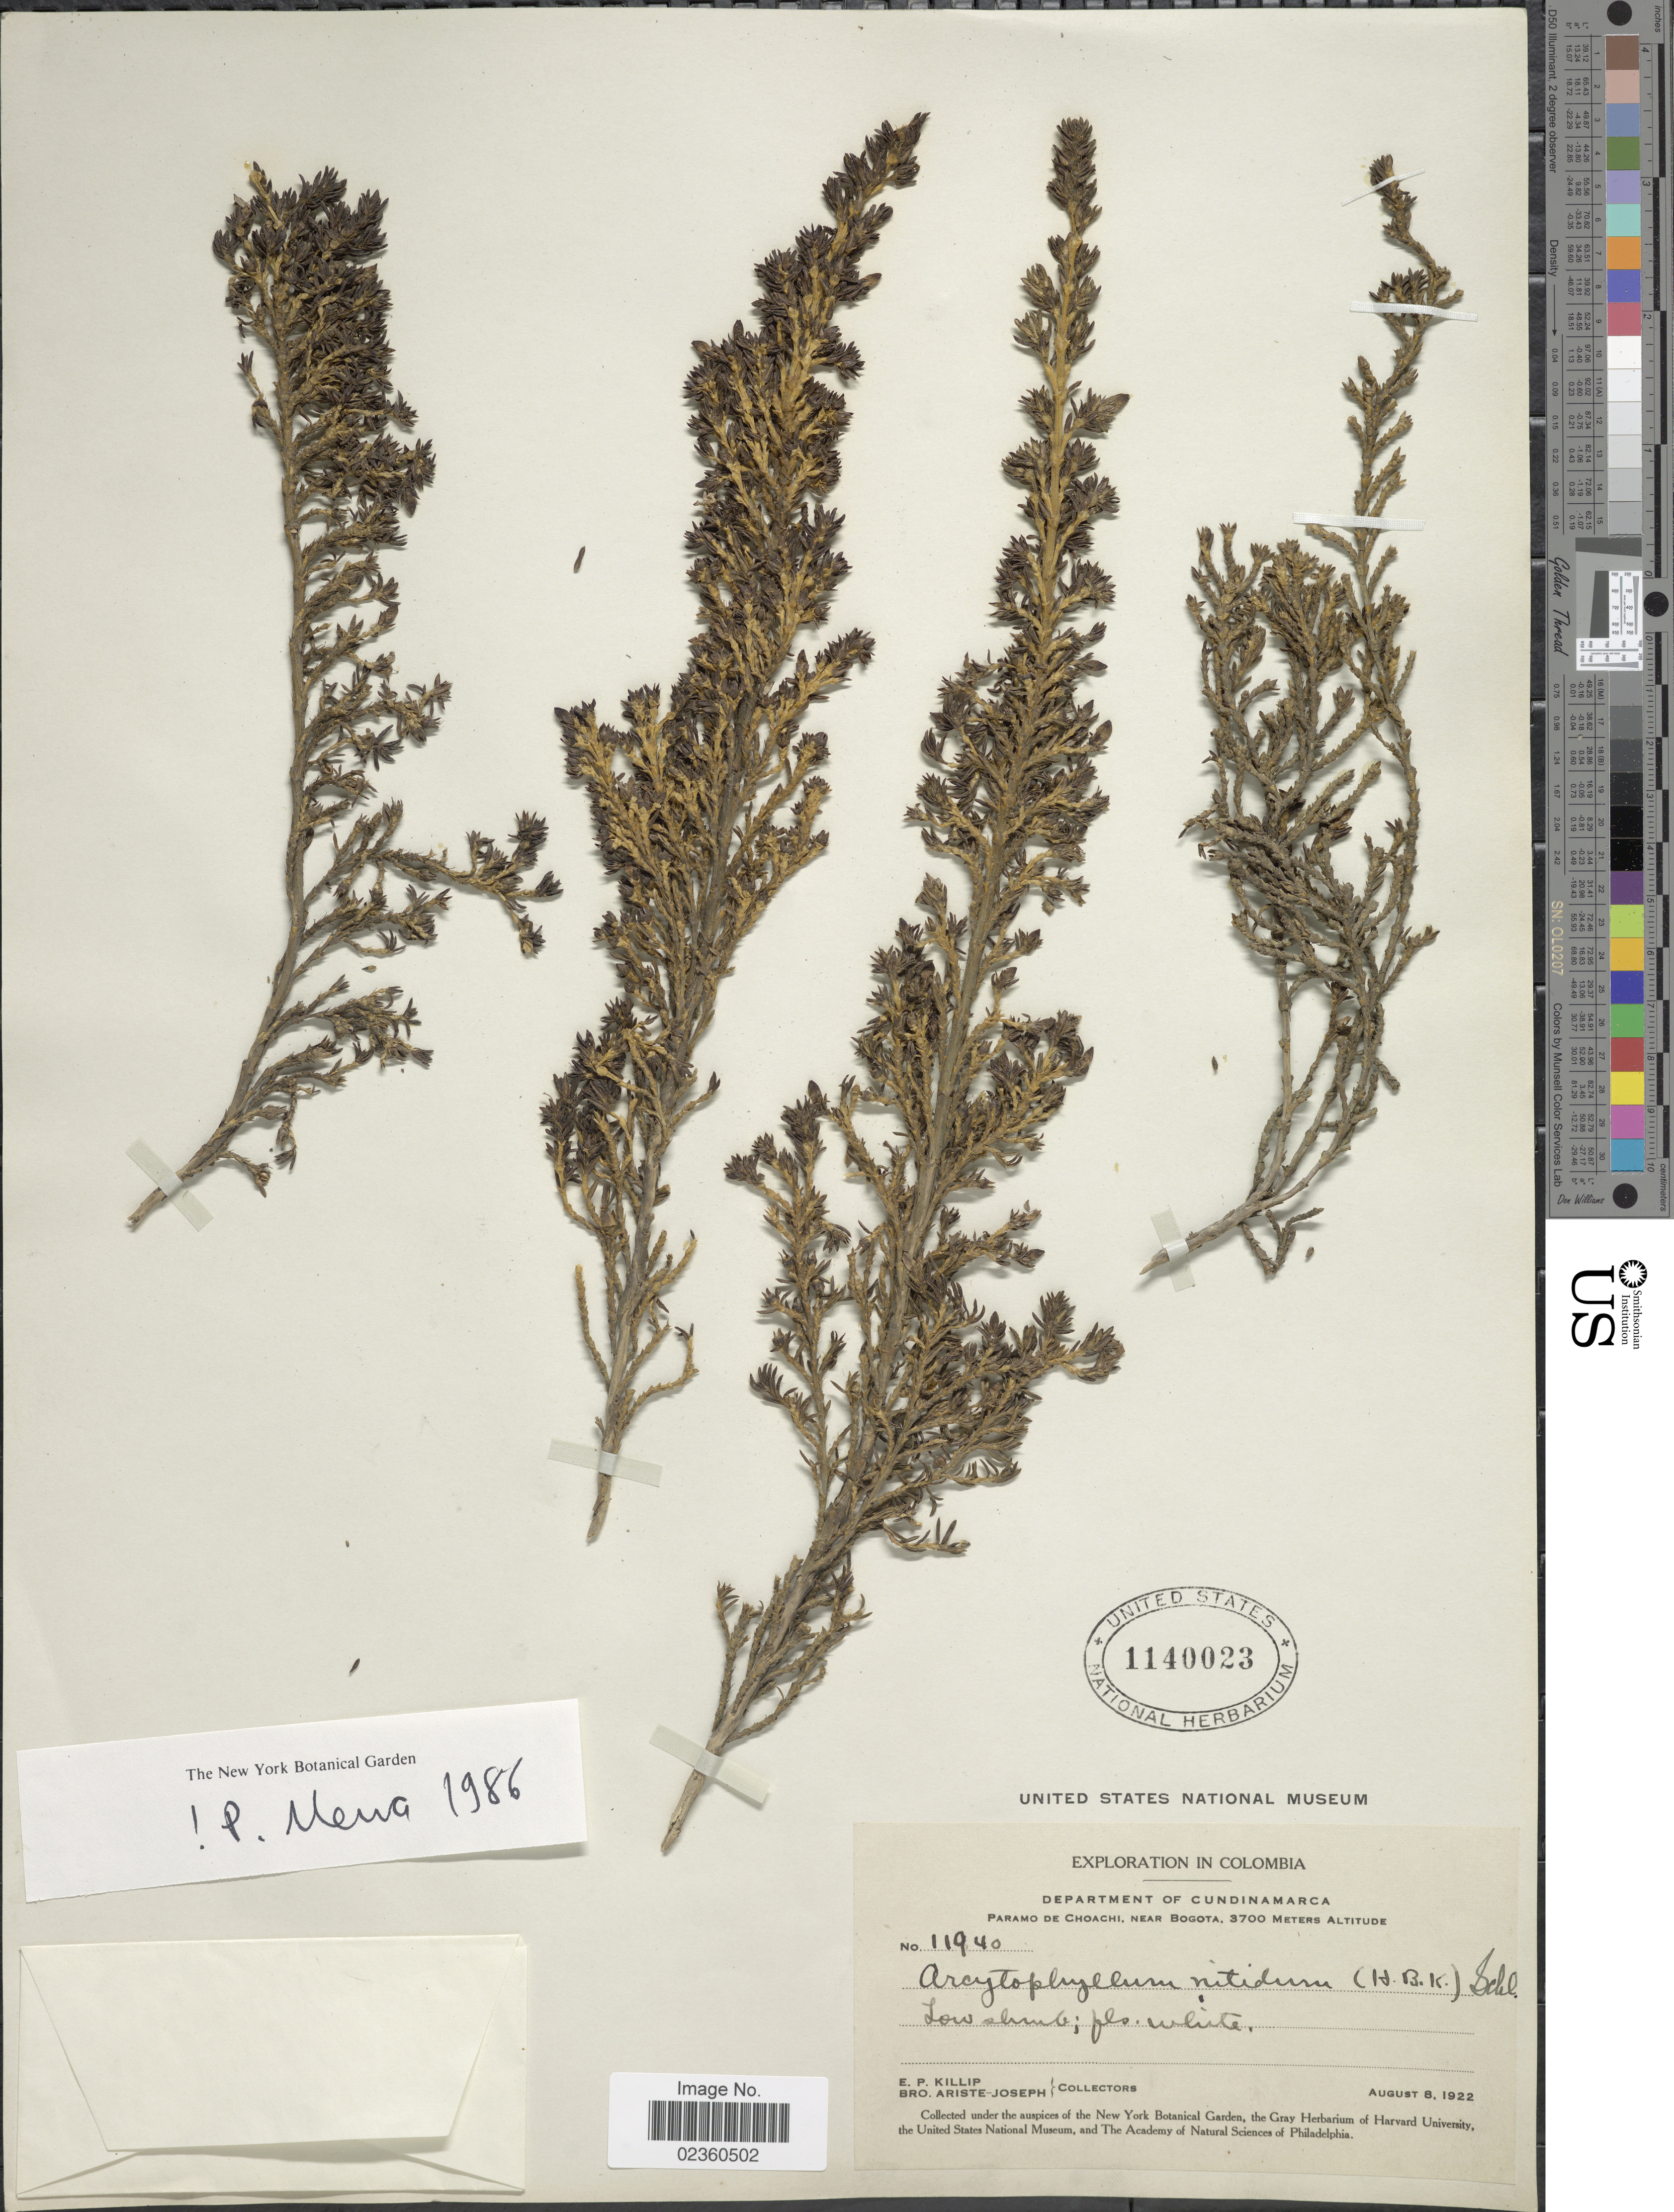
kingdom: Plantae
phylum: Tracheophyta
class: Magnoliopsida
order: Gentianales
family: Rubiaceae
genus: Arcytophyllum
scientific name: Arcytophyllum nitidum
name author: (Kunth) Schltdl.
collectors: E. P. Killip & Bro. Ariste-Joseph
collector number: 11940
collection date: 1922-08-08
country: Colombia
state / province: Cundinamarca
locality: Department of Cundinamarca, Paramo de Choachi, near Bogota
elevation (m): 3700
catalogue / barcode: US 1140023